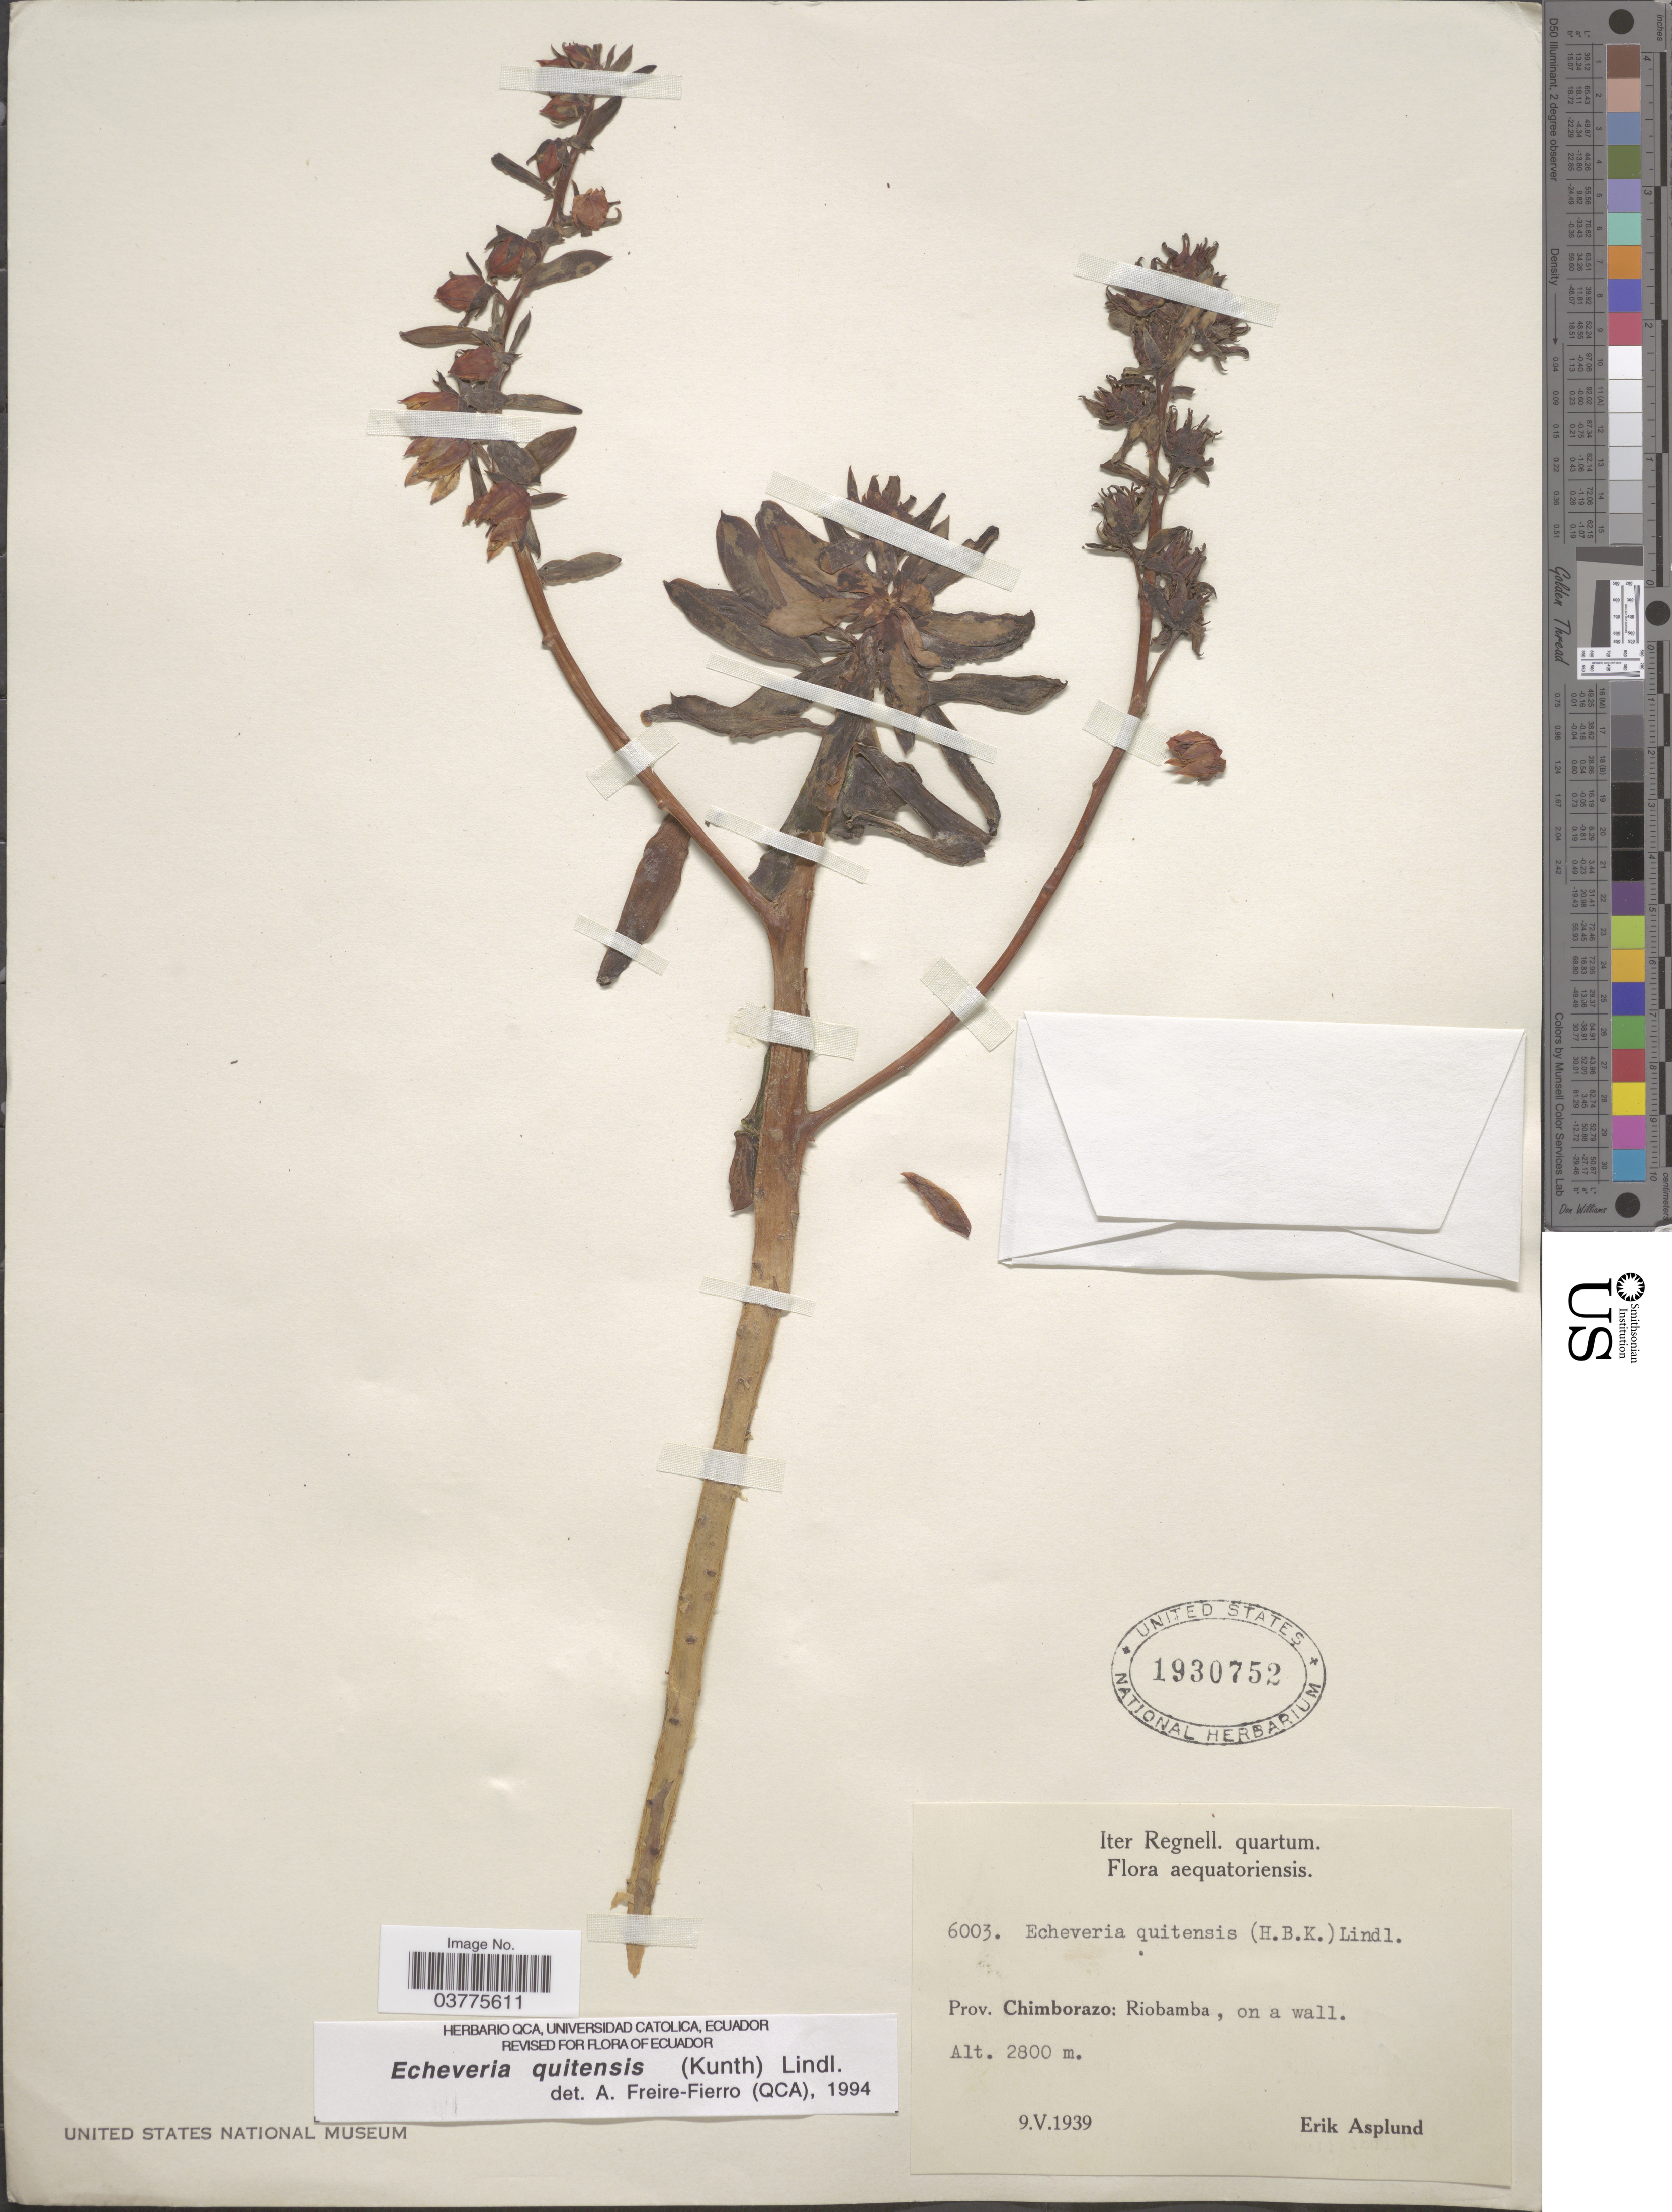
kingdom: Plantae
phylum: Tracheophyta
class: Magnoliopsida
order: Saxifragales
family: Crassulaceae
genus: Echeveria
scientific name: Echeveria quitensis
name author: (Kunth) Lindl.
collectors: E. Asplund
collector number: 6003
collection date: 1939-05-09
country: Ecuador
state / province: Chimborazo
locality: Aequatoriensis. Riobamba.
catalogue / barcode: US 1930752